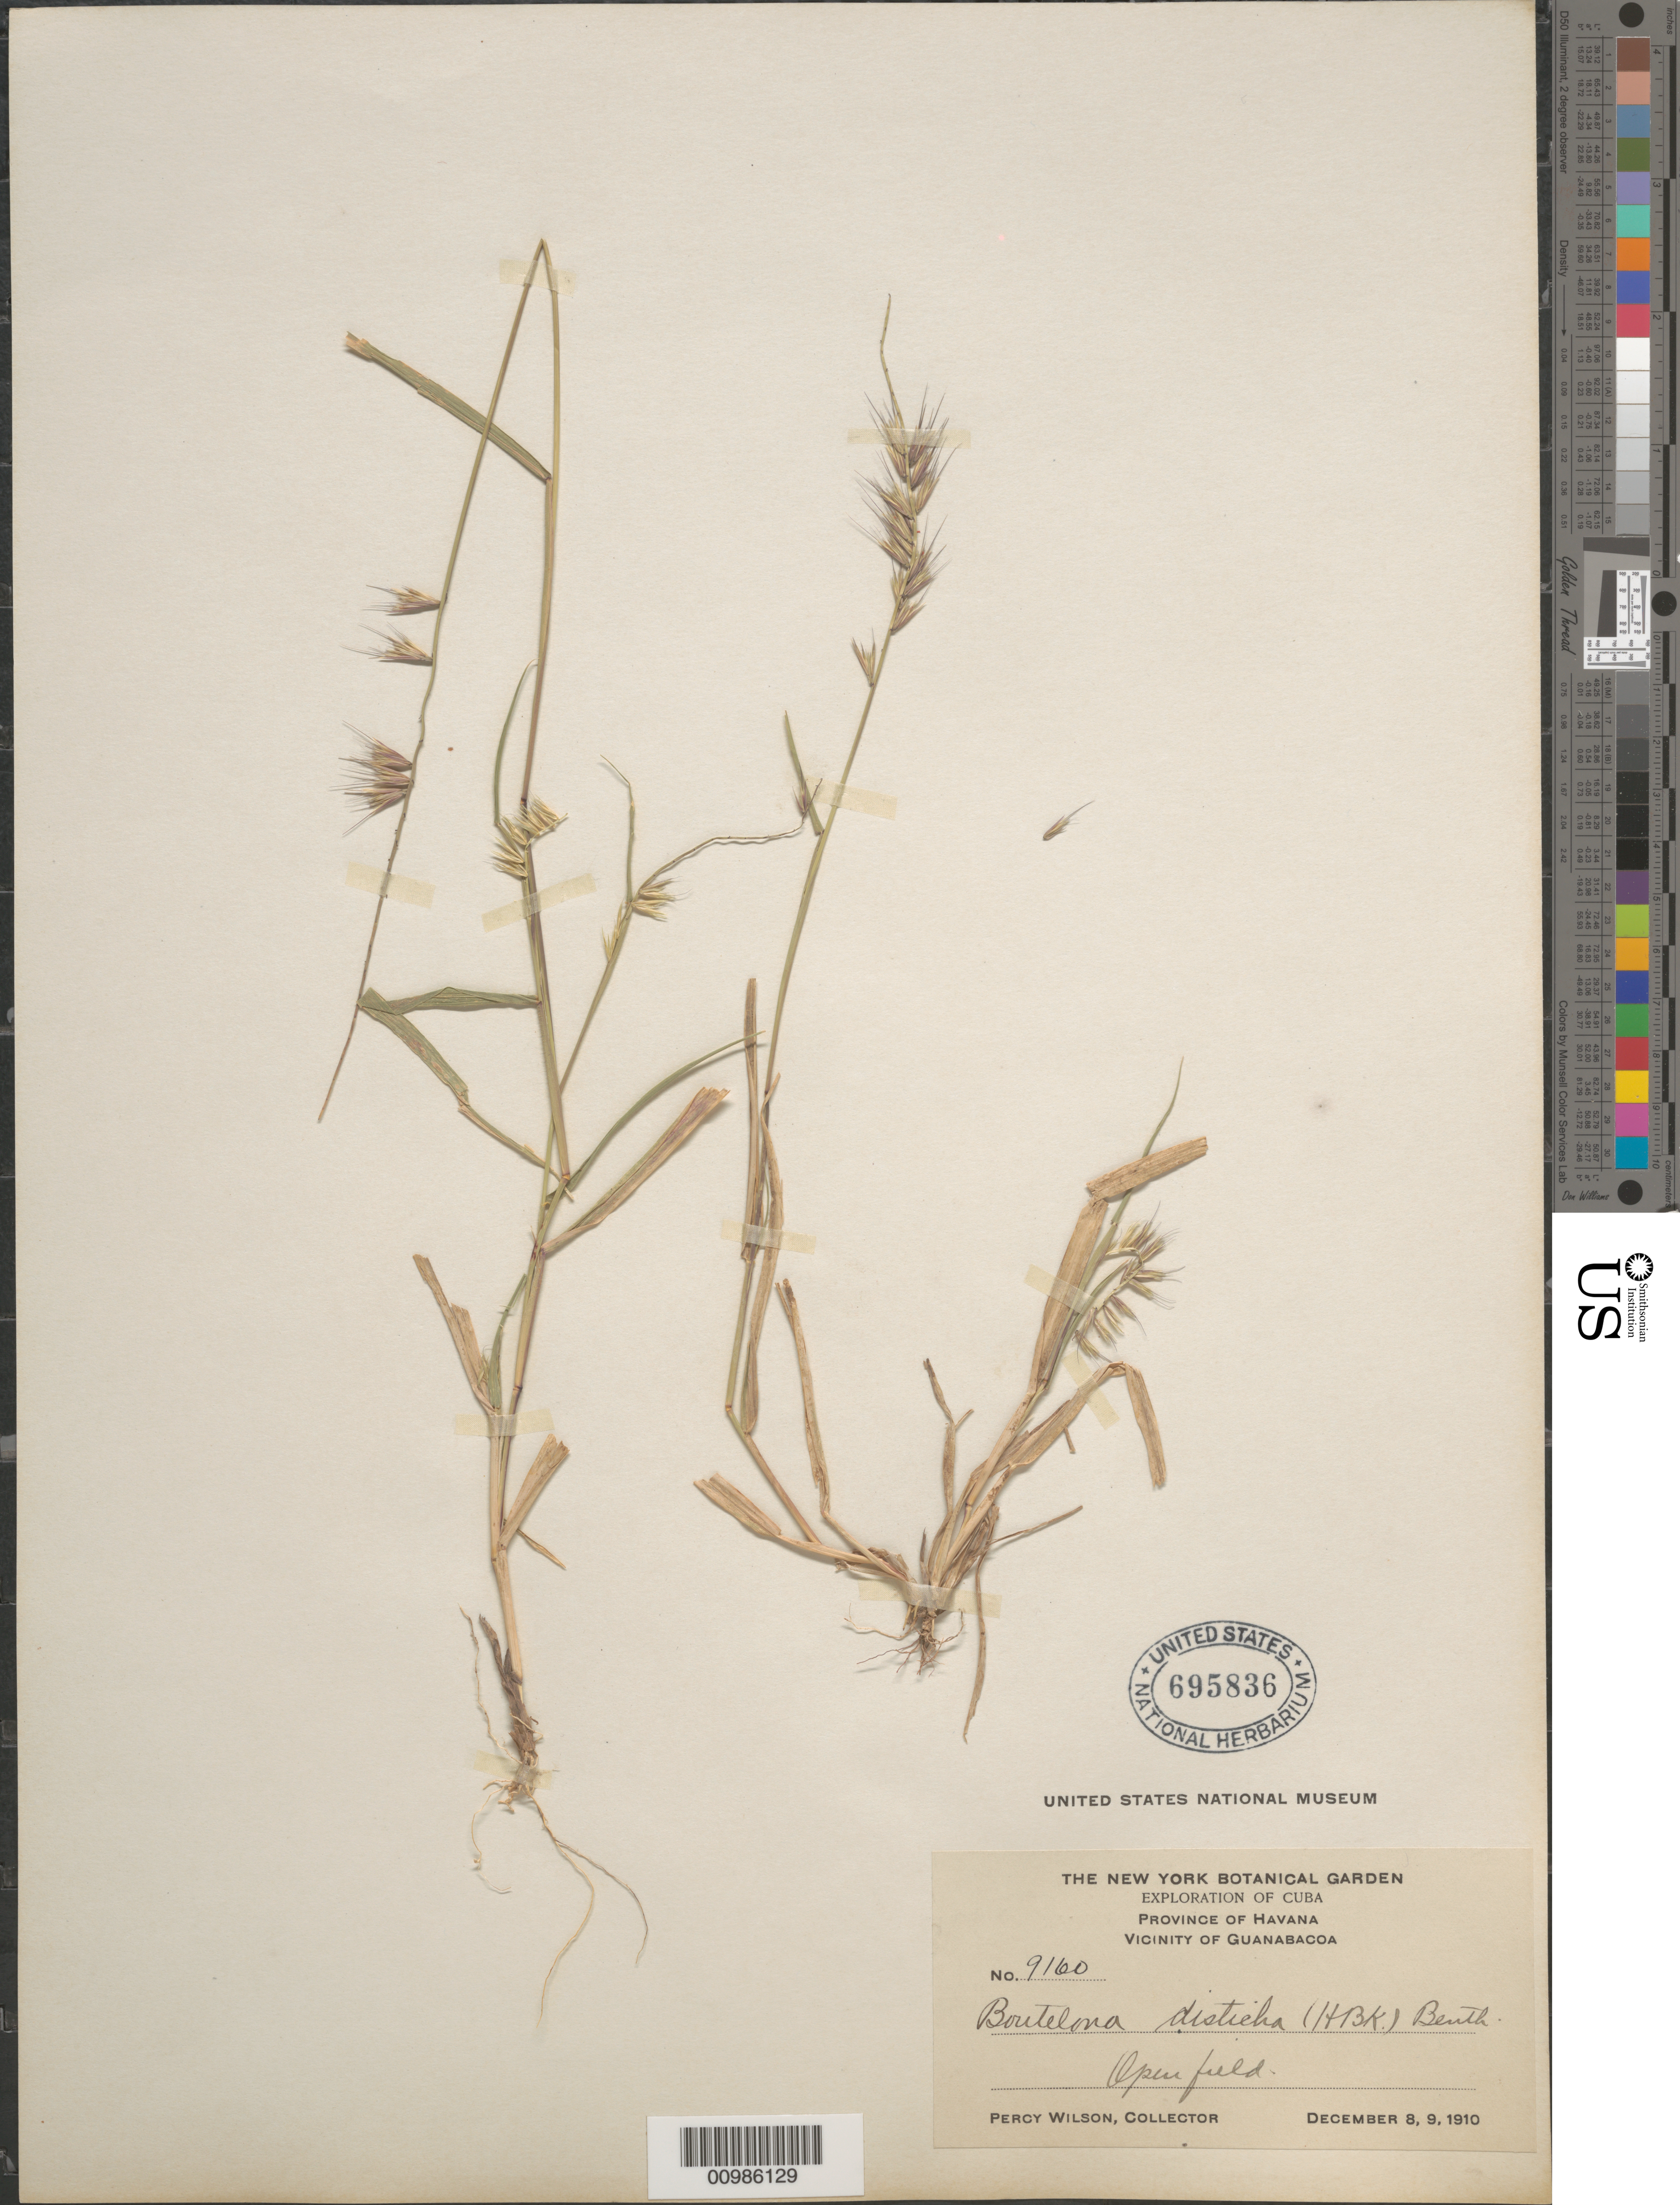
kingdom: Plantae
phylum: Tracheophyta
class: Liliopsida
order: Poales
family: Poaceae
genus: Bouteloua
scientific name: Bouteloua disticha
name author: (Kunth) Benth.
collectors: P. Wilson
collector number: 9160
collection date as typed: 08 Dec 1910 to09 Dec 1910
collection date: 1910-12-08/1910-12-09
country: Cuba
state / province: La Habana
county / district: Municipio Guanabacoa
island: Cuba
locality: Guanabacoa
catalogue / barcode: US 695836